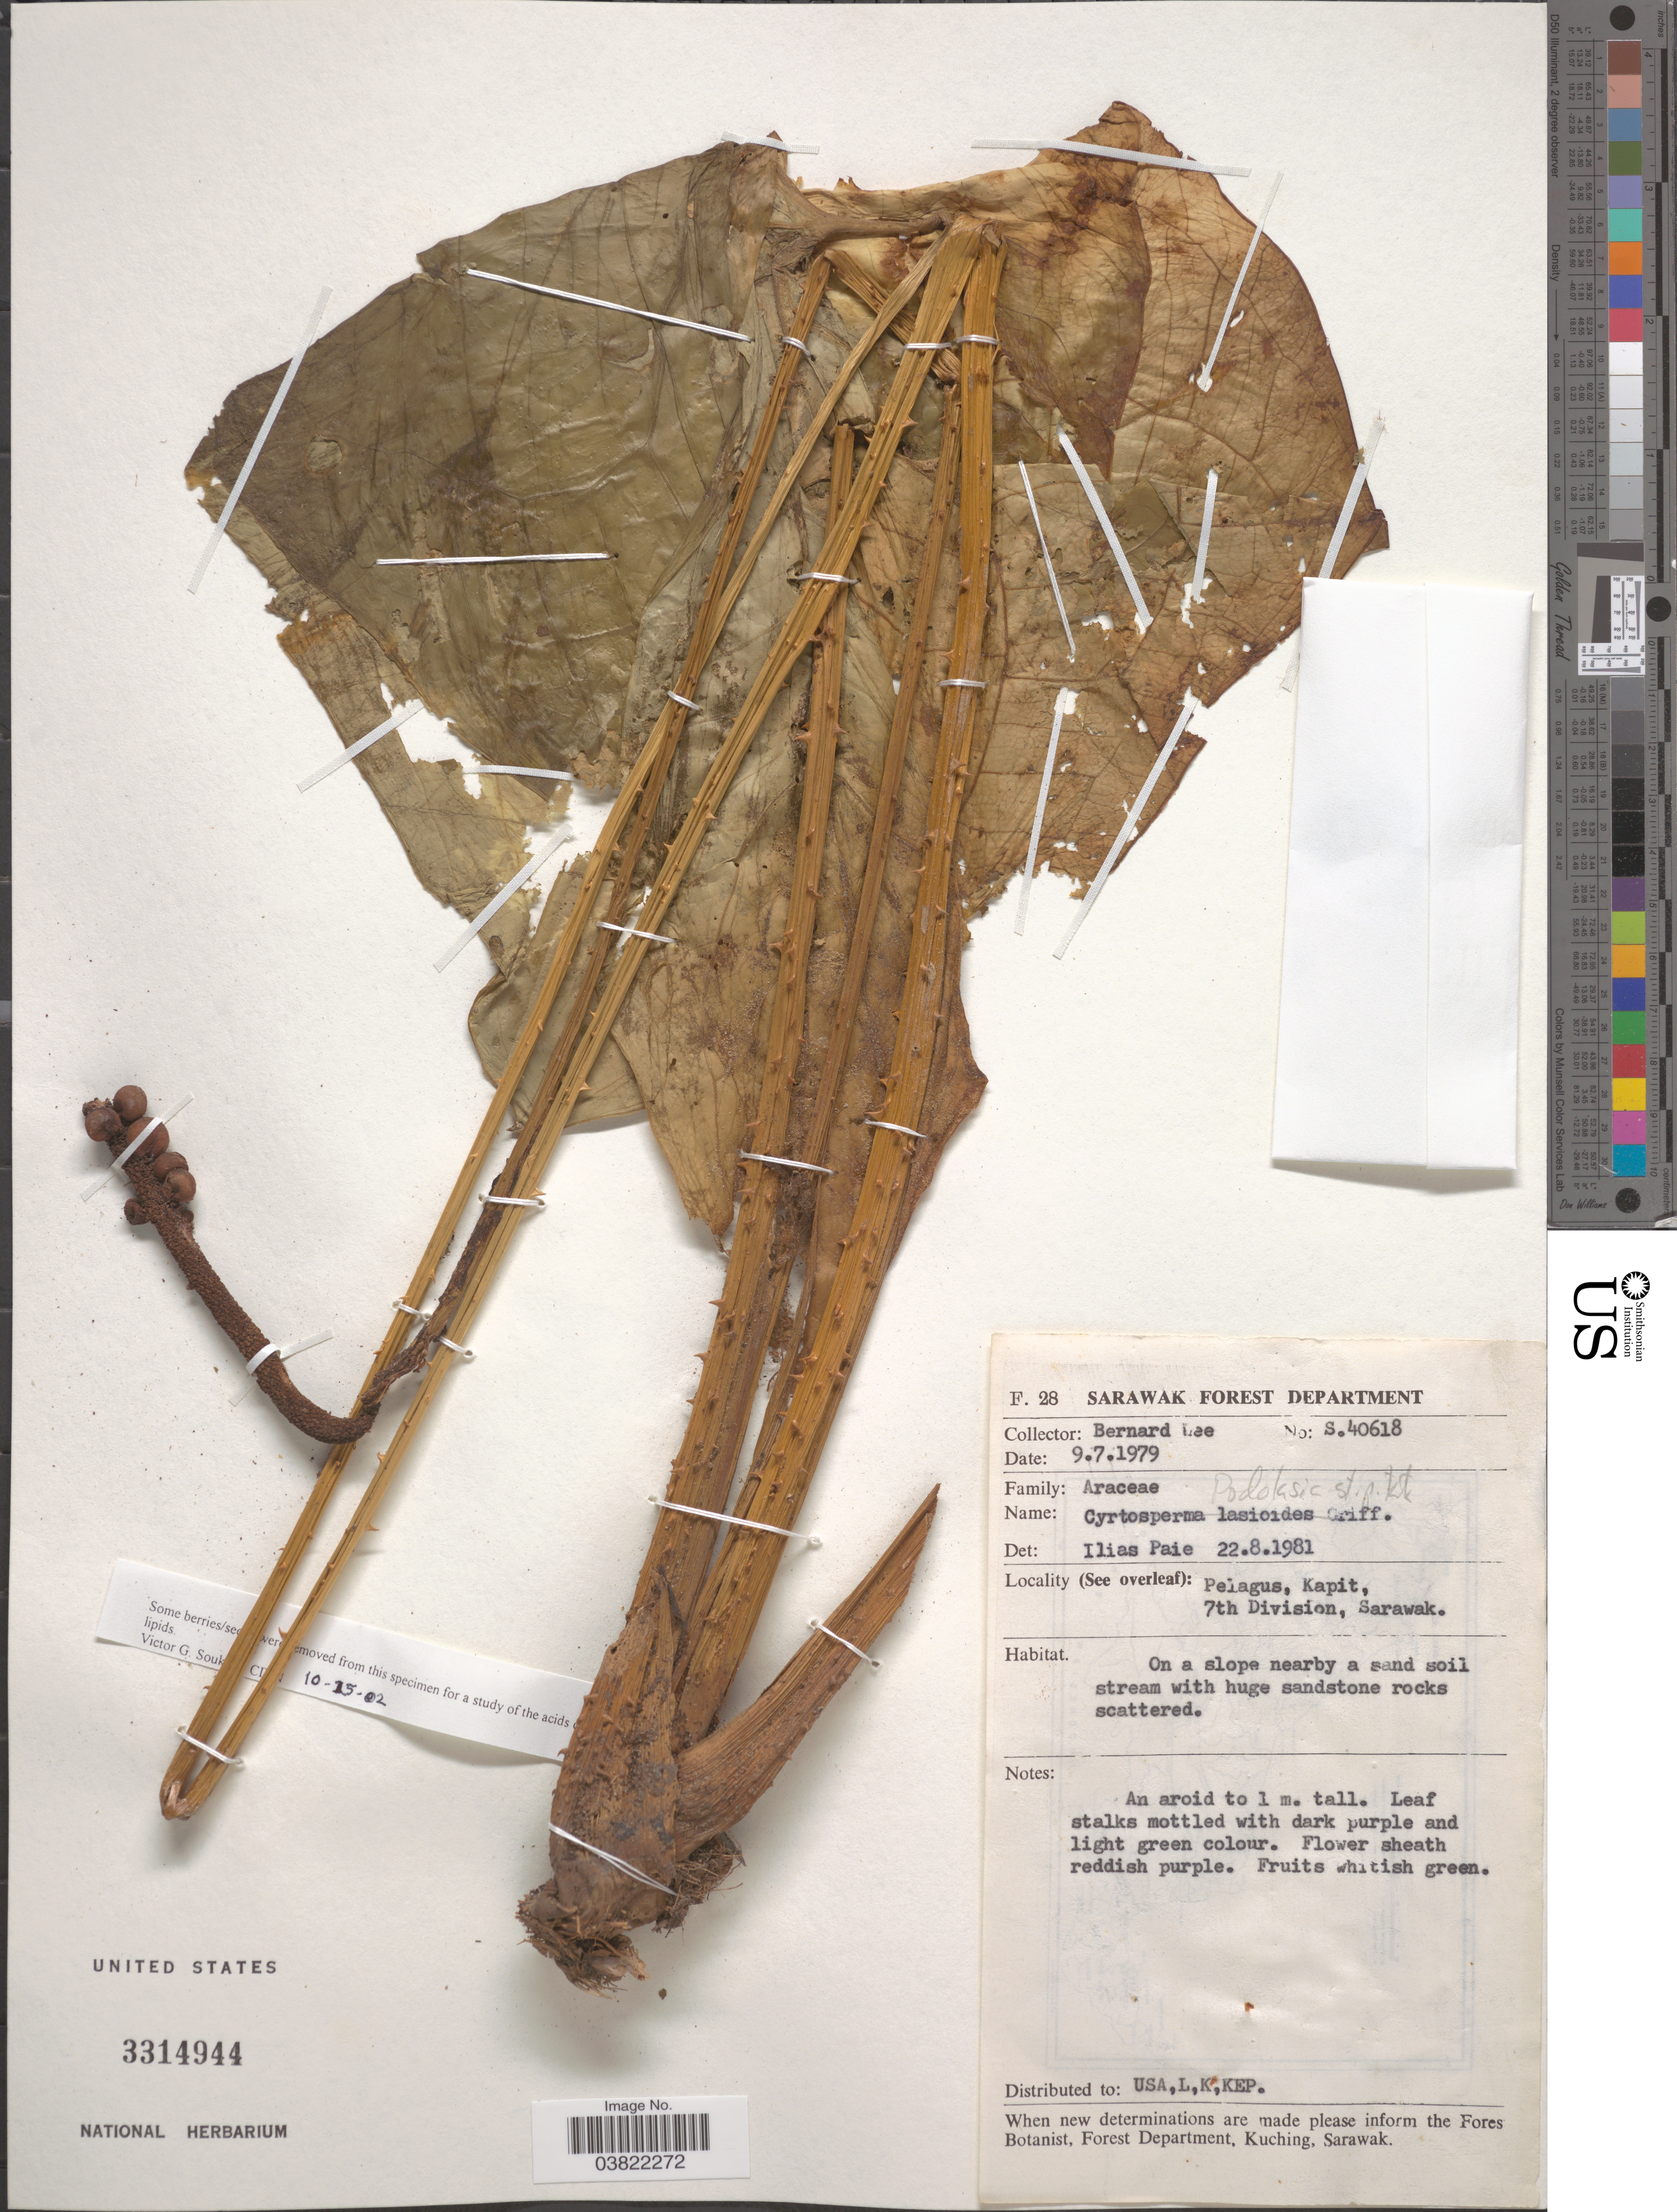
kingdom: Plantae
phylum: Tracheophyta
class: Liliopsida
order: Alismatales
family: Araceae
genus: Podolasia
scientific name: Podolasia stipitata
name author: N.E. Br.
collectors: B. Lee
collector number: S 40618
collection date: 1979-07-09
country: Malaysia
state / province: Sarawak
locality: Pelagus, Kapit, 7th Division.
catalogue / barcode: US 3314944